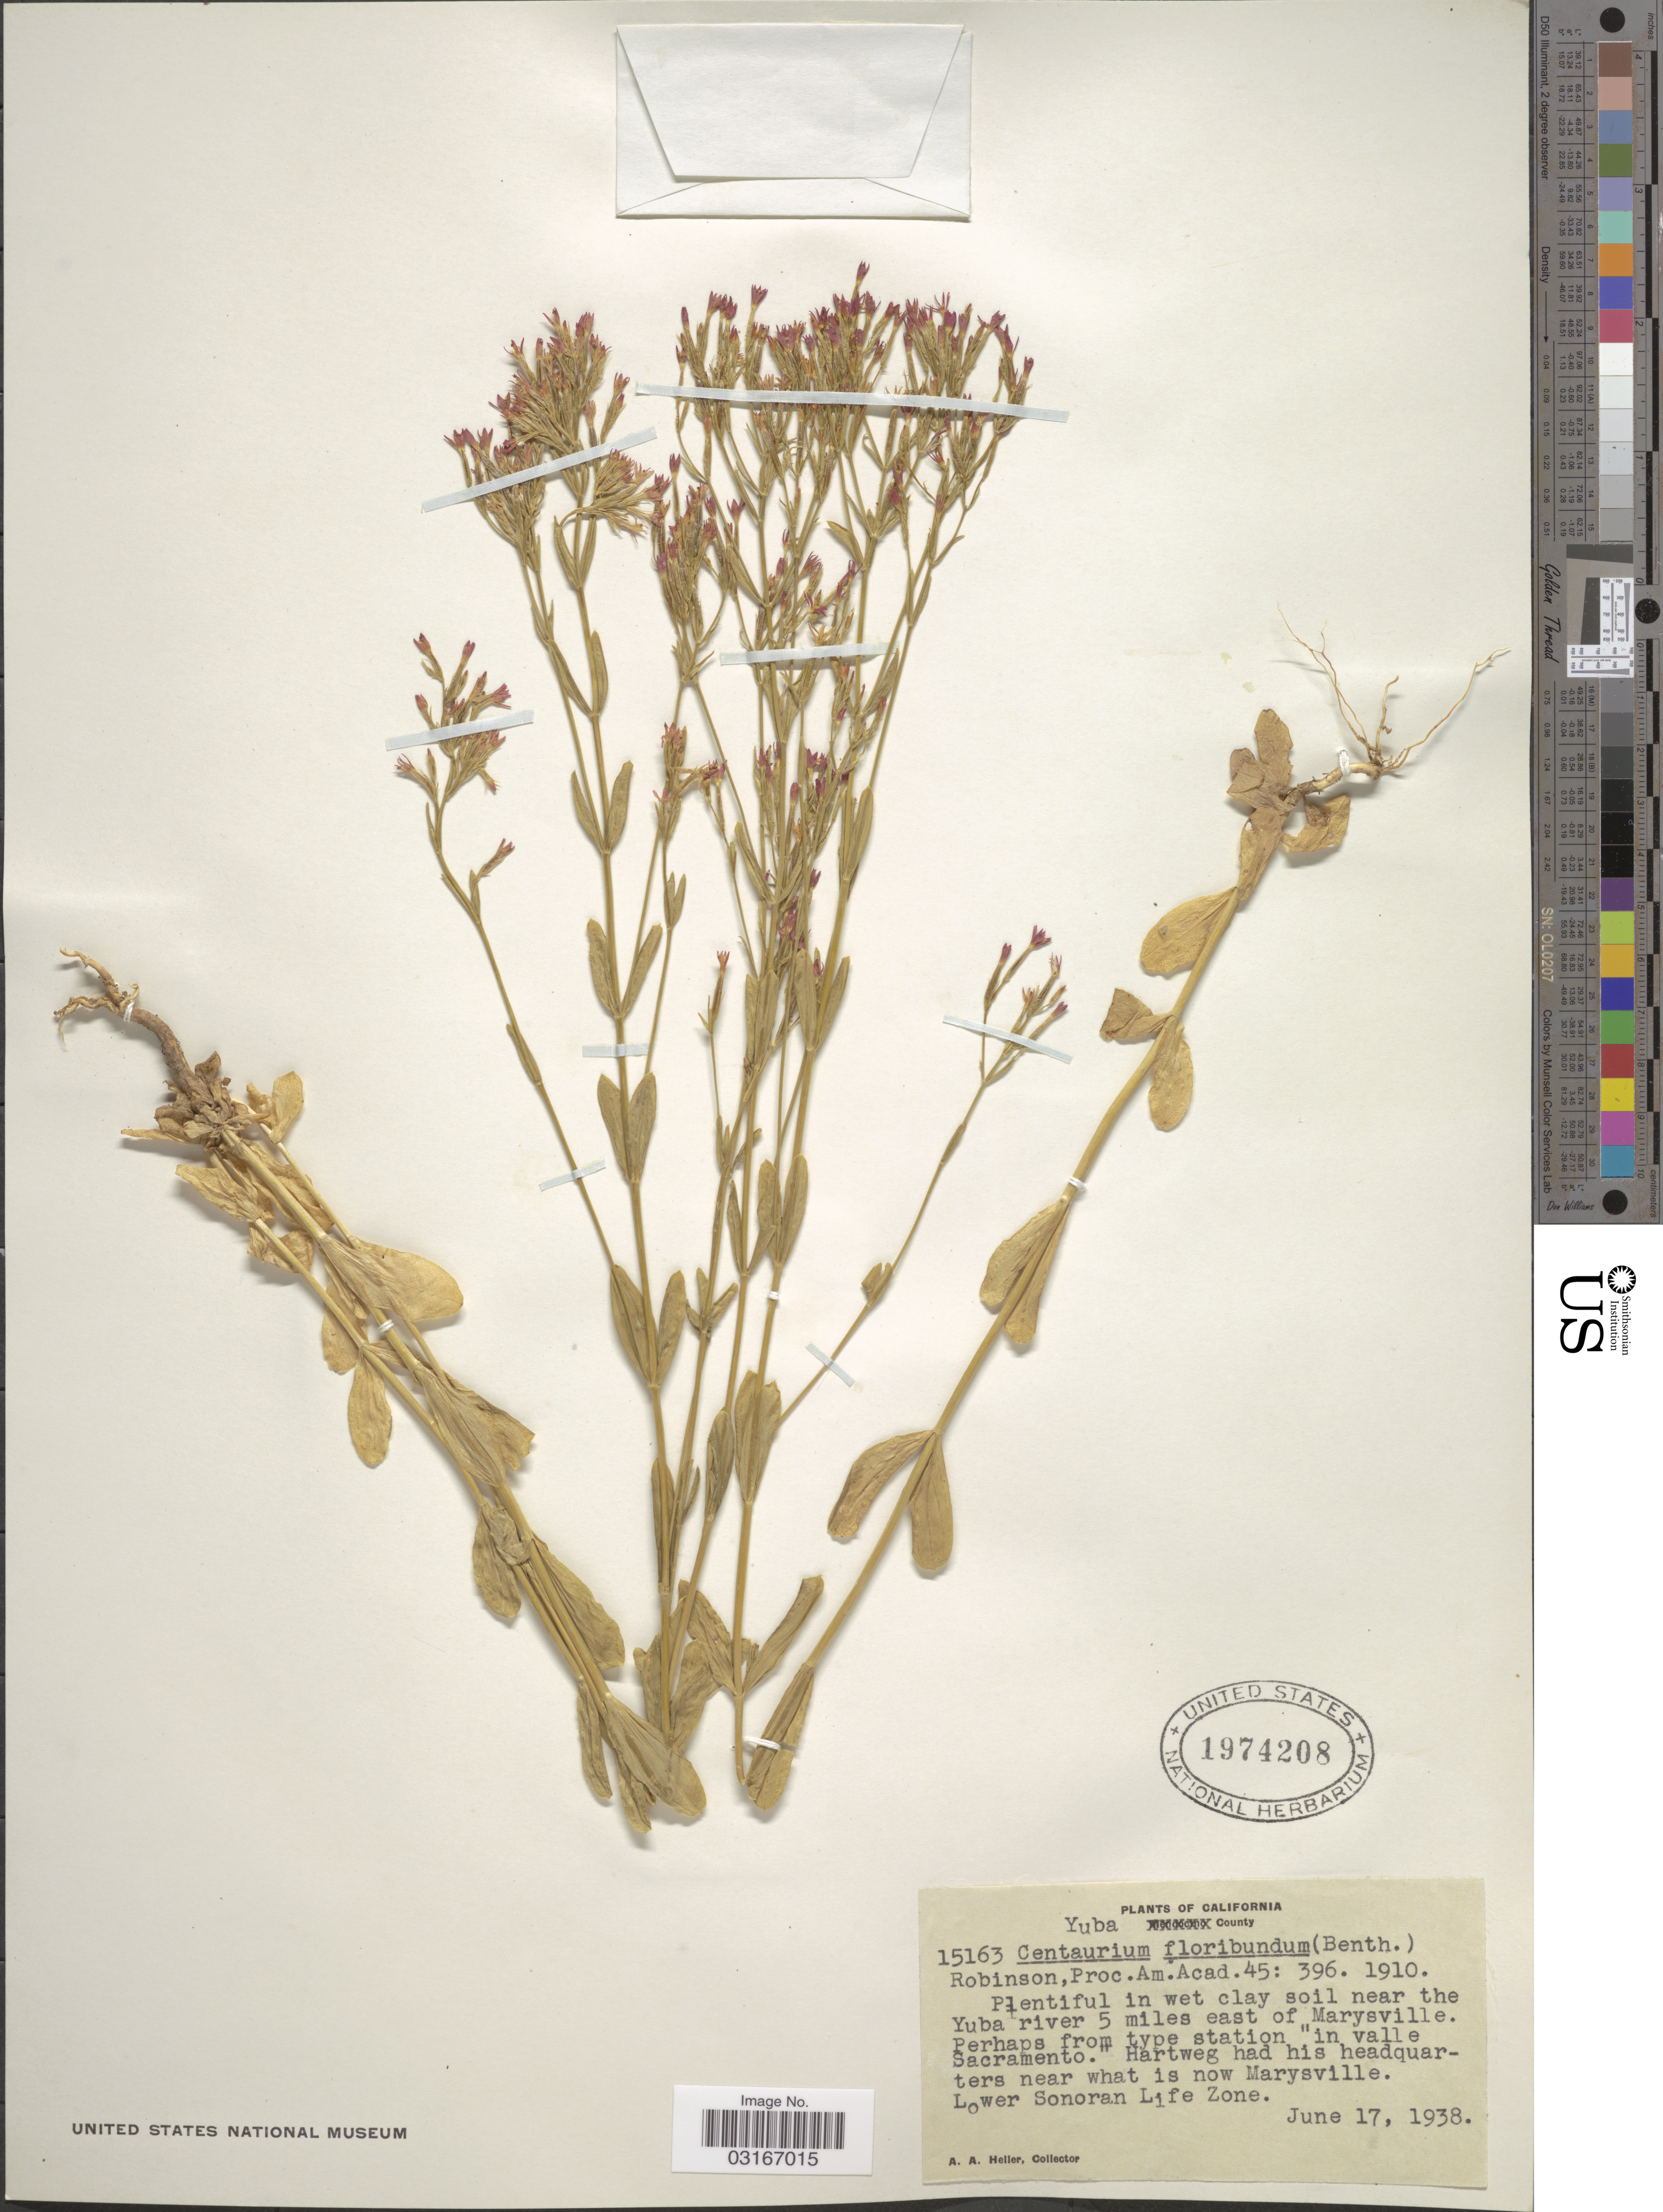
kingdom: Plantae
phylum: Tracheophyta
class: Magnoliopsida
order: Gentianales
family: Gentianaceae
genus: Centaurium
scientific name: Centaurium floribundum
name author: (Benth.) B.L. Rob.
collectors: A. A. Heller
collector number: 15163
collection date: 1938-06-17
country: United States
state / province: California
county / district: Yuba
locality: Yuba County. Plentiful in wet clay soil near the Yuba river 5 miles east of Marysville. Perhaps from type station "in valle Sacramento". Hartweg had his headquarters near what is now Marysville. Lower Sonoran Life Zone.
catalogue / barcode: US 1974208